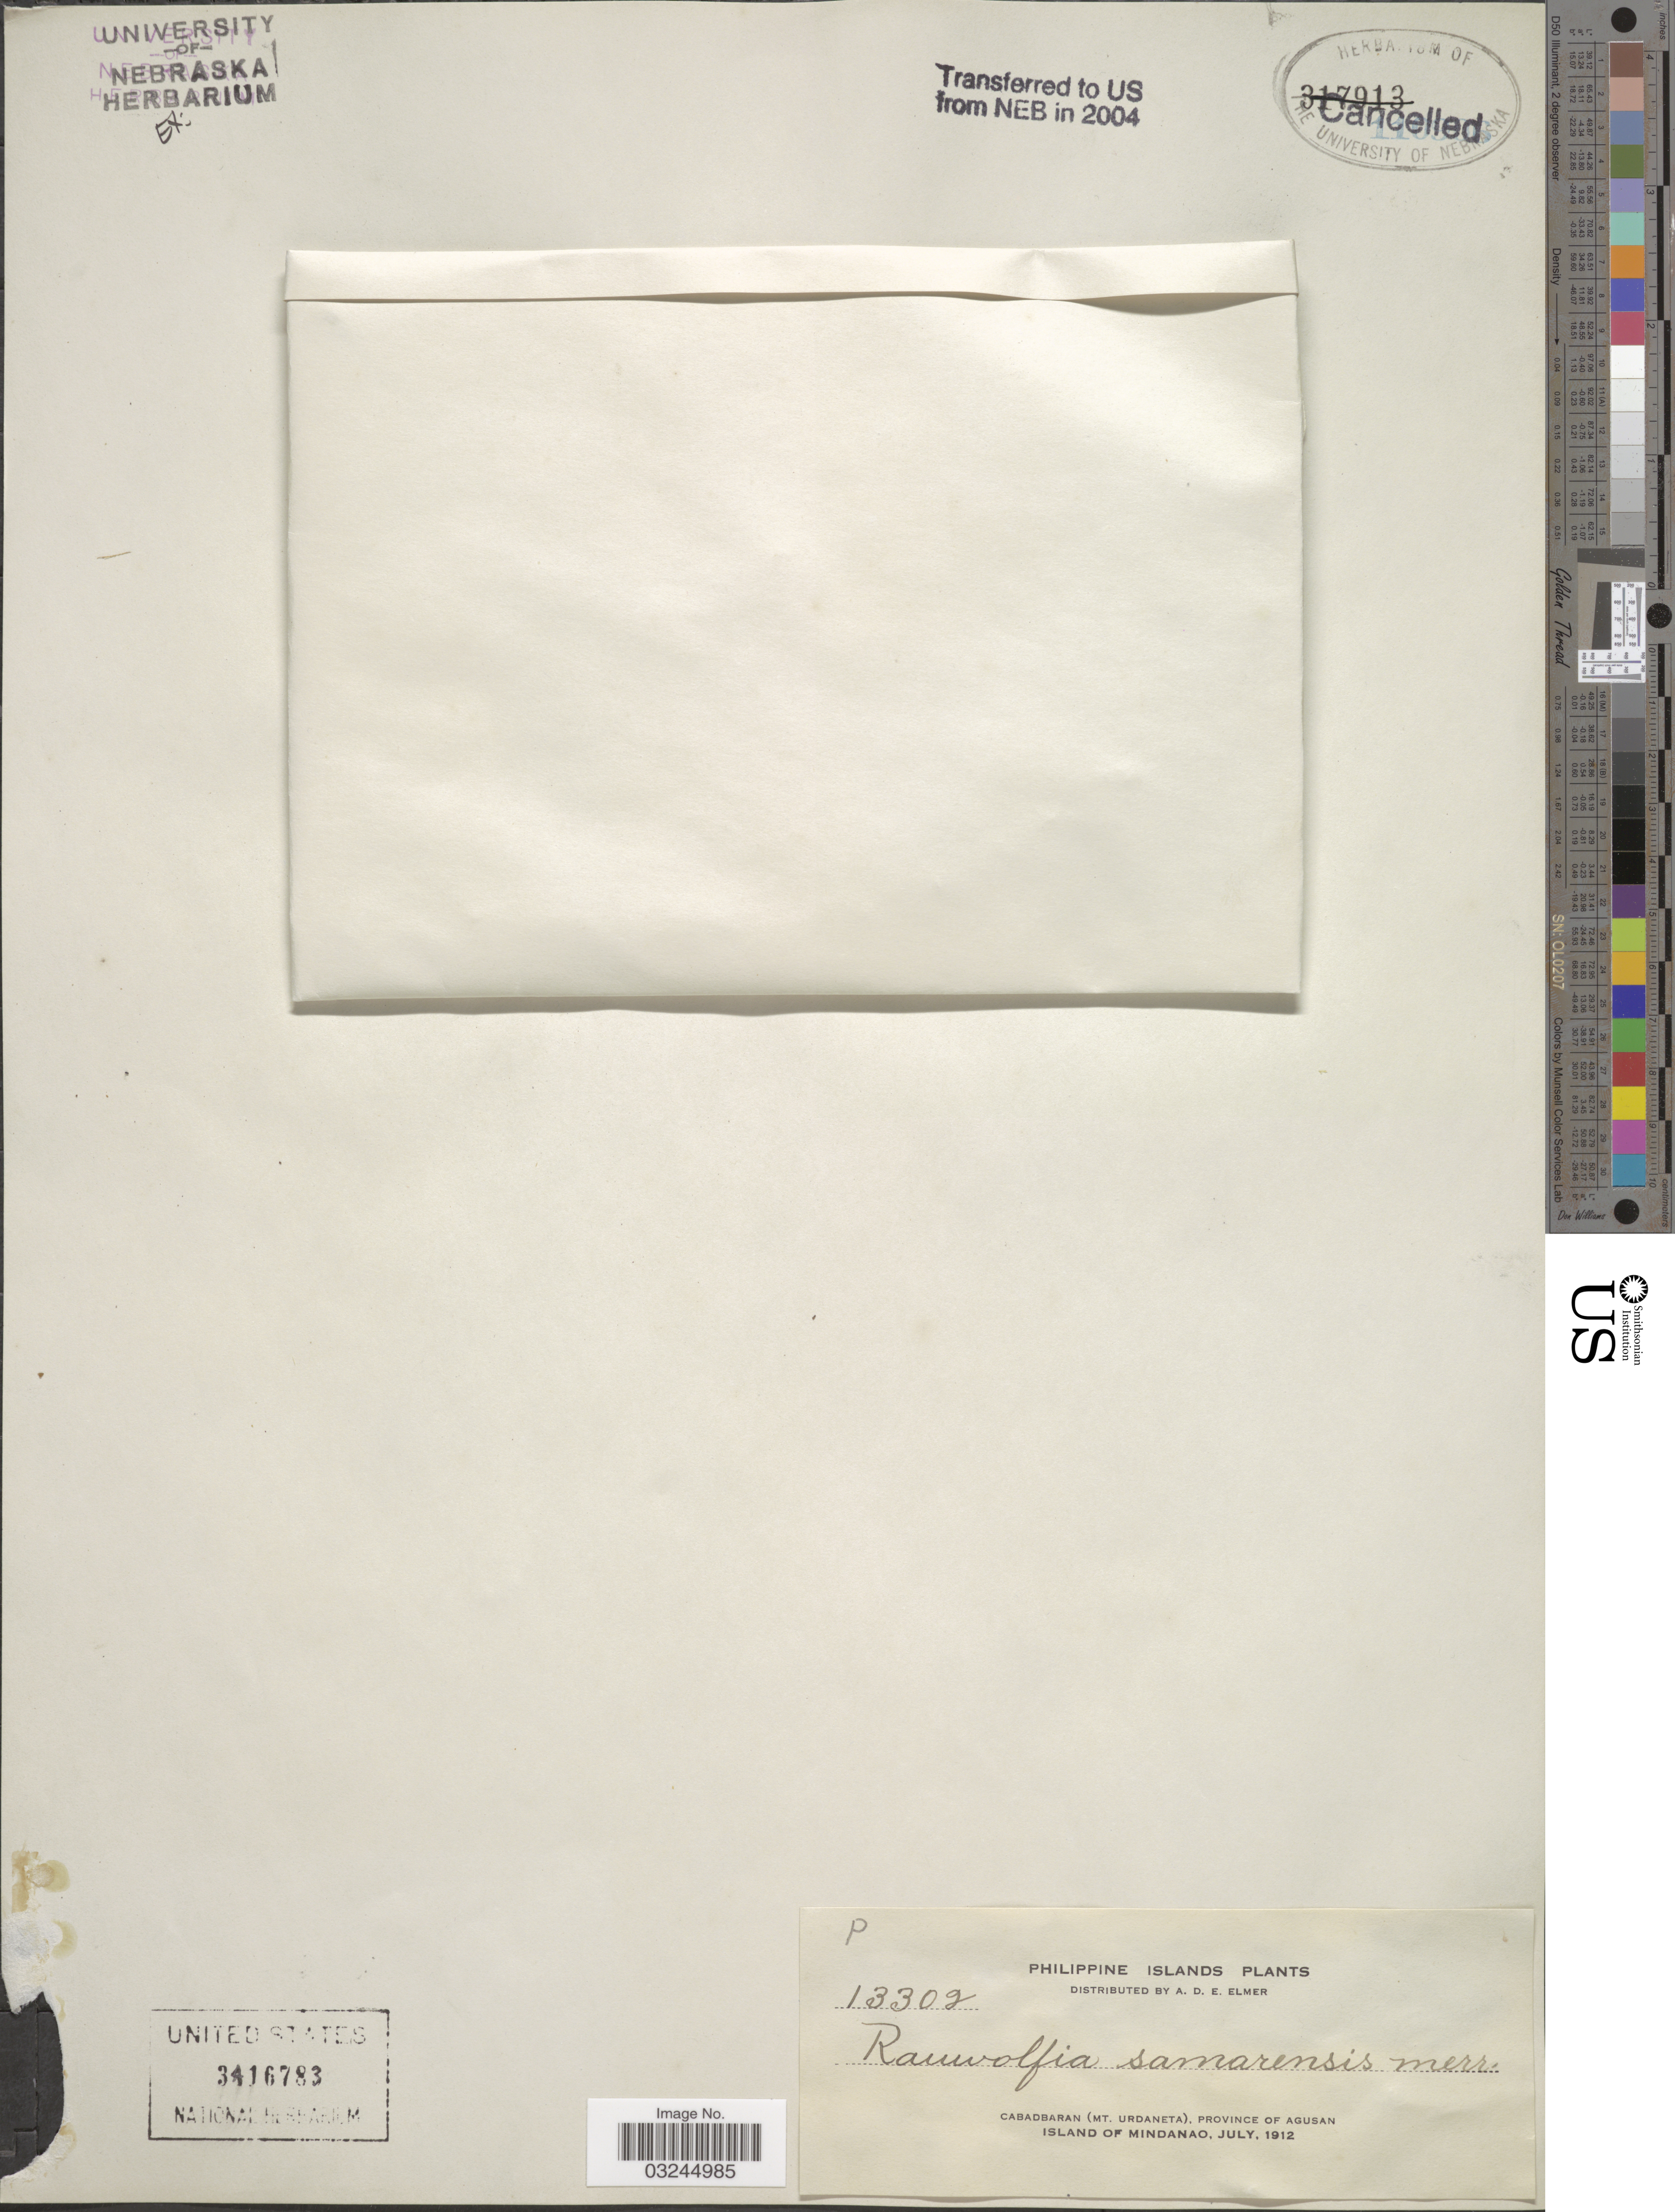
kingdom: Plantae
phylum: Tracheophyta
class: Magnoliopsida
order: Gentianales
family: Apocynaceae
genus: Rauvolfia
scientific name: Rauvolfia samarensis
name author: Merr.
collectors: A. D. E. Elmer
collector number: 13302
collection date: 1912-07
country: Philippines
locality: Philippine Islands. Cabadbaran (Mt. Urdaneta), Province of Agusan. Island of Mindanao.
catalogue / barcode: US 3416783